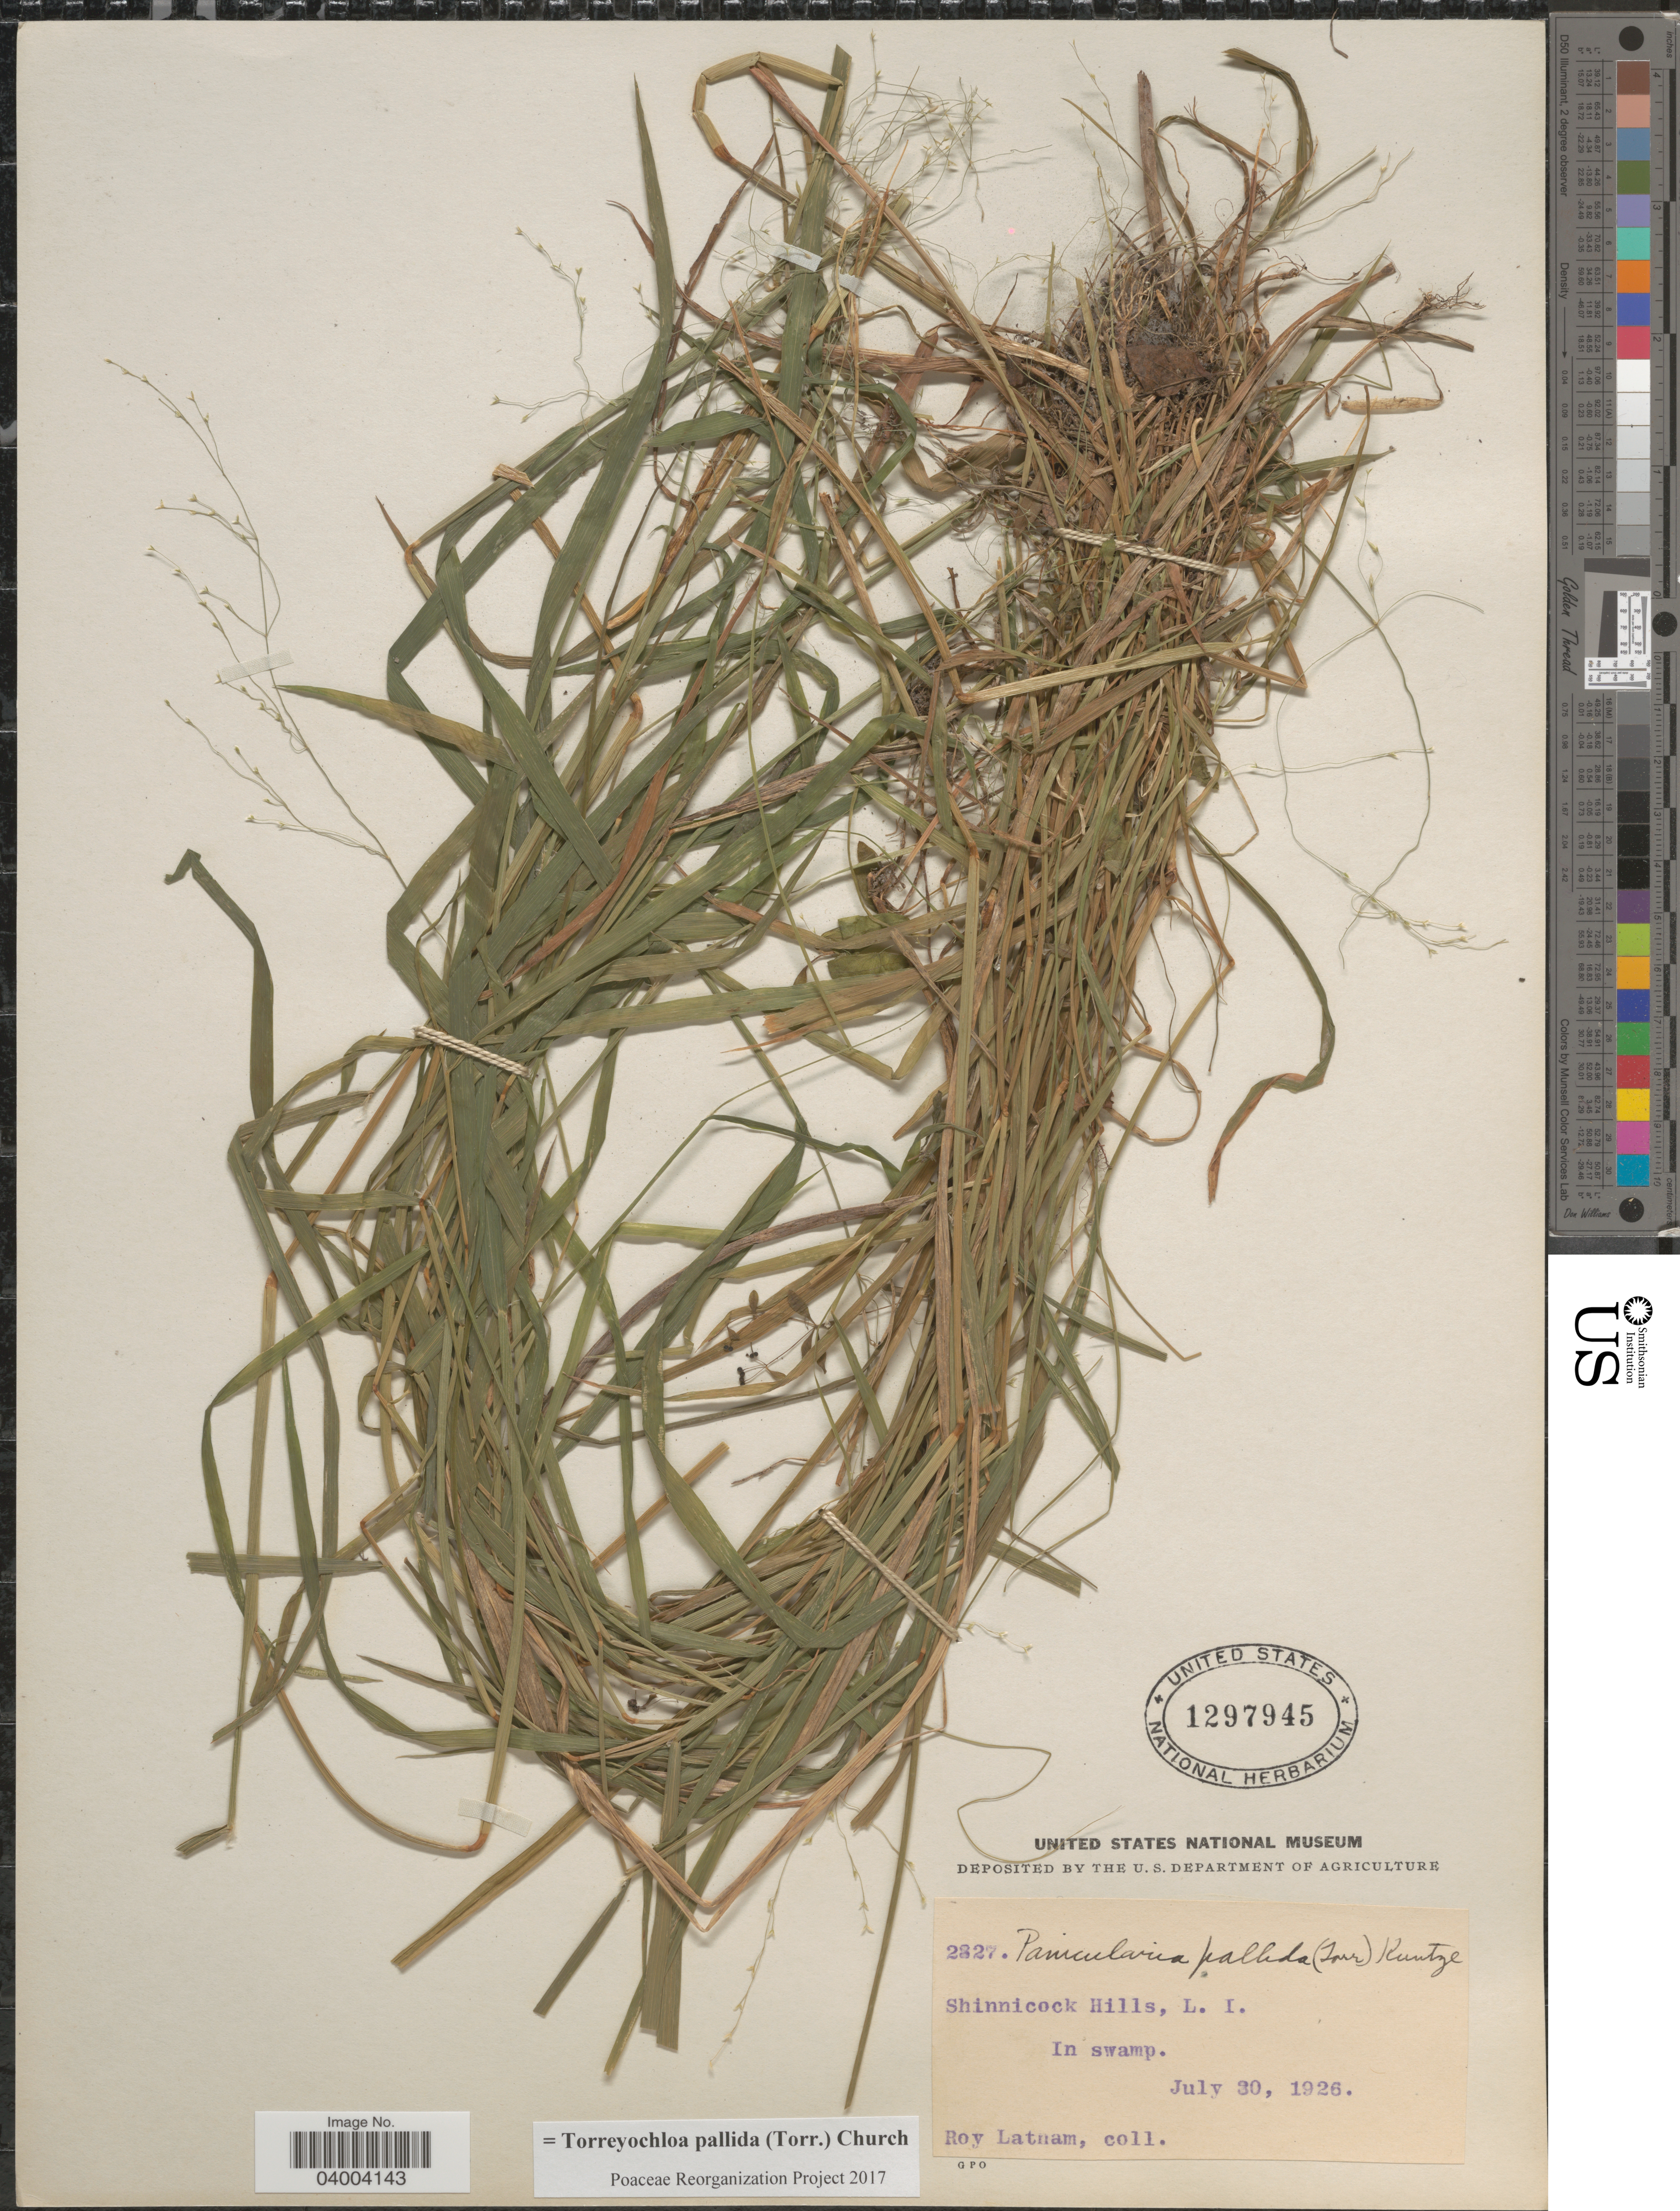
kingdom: Plantae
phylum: Tracheophyta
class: Liliopsida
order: Poales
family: Poaceae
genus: Torreyochloa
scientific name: Torreyochloa pallida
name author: (Torr.) G.L. Church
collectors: R. Latham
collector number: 2827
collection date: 1926-07-30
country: United States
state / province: New York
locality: Shinnicock Hills, L. I.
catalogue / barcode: US 1297945